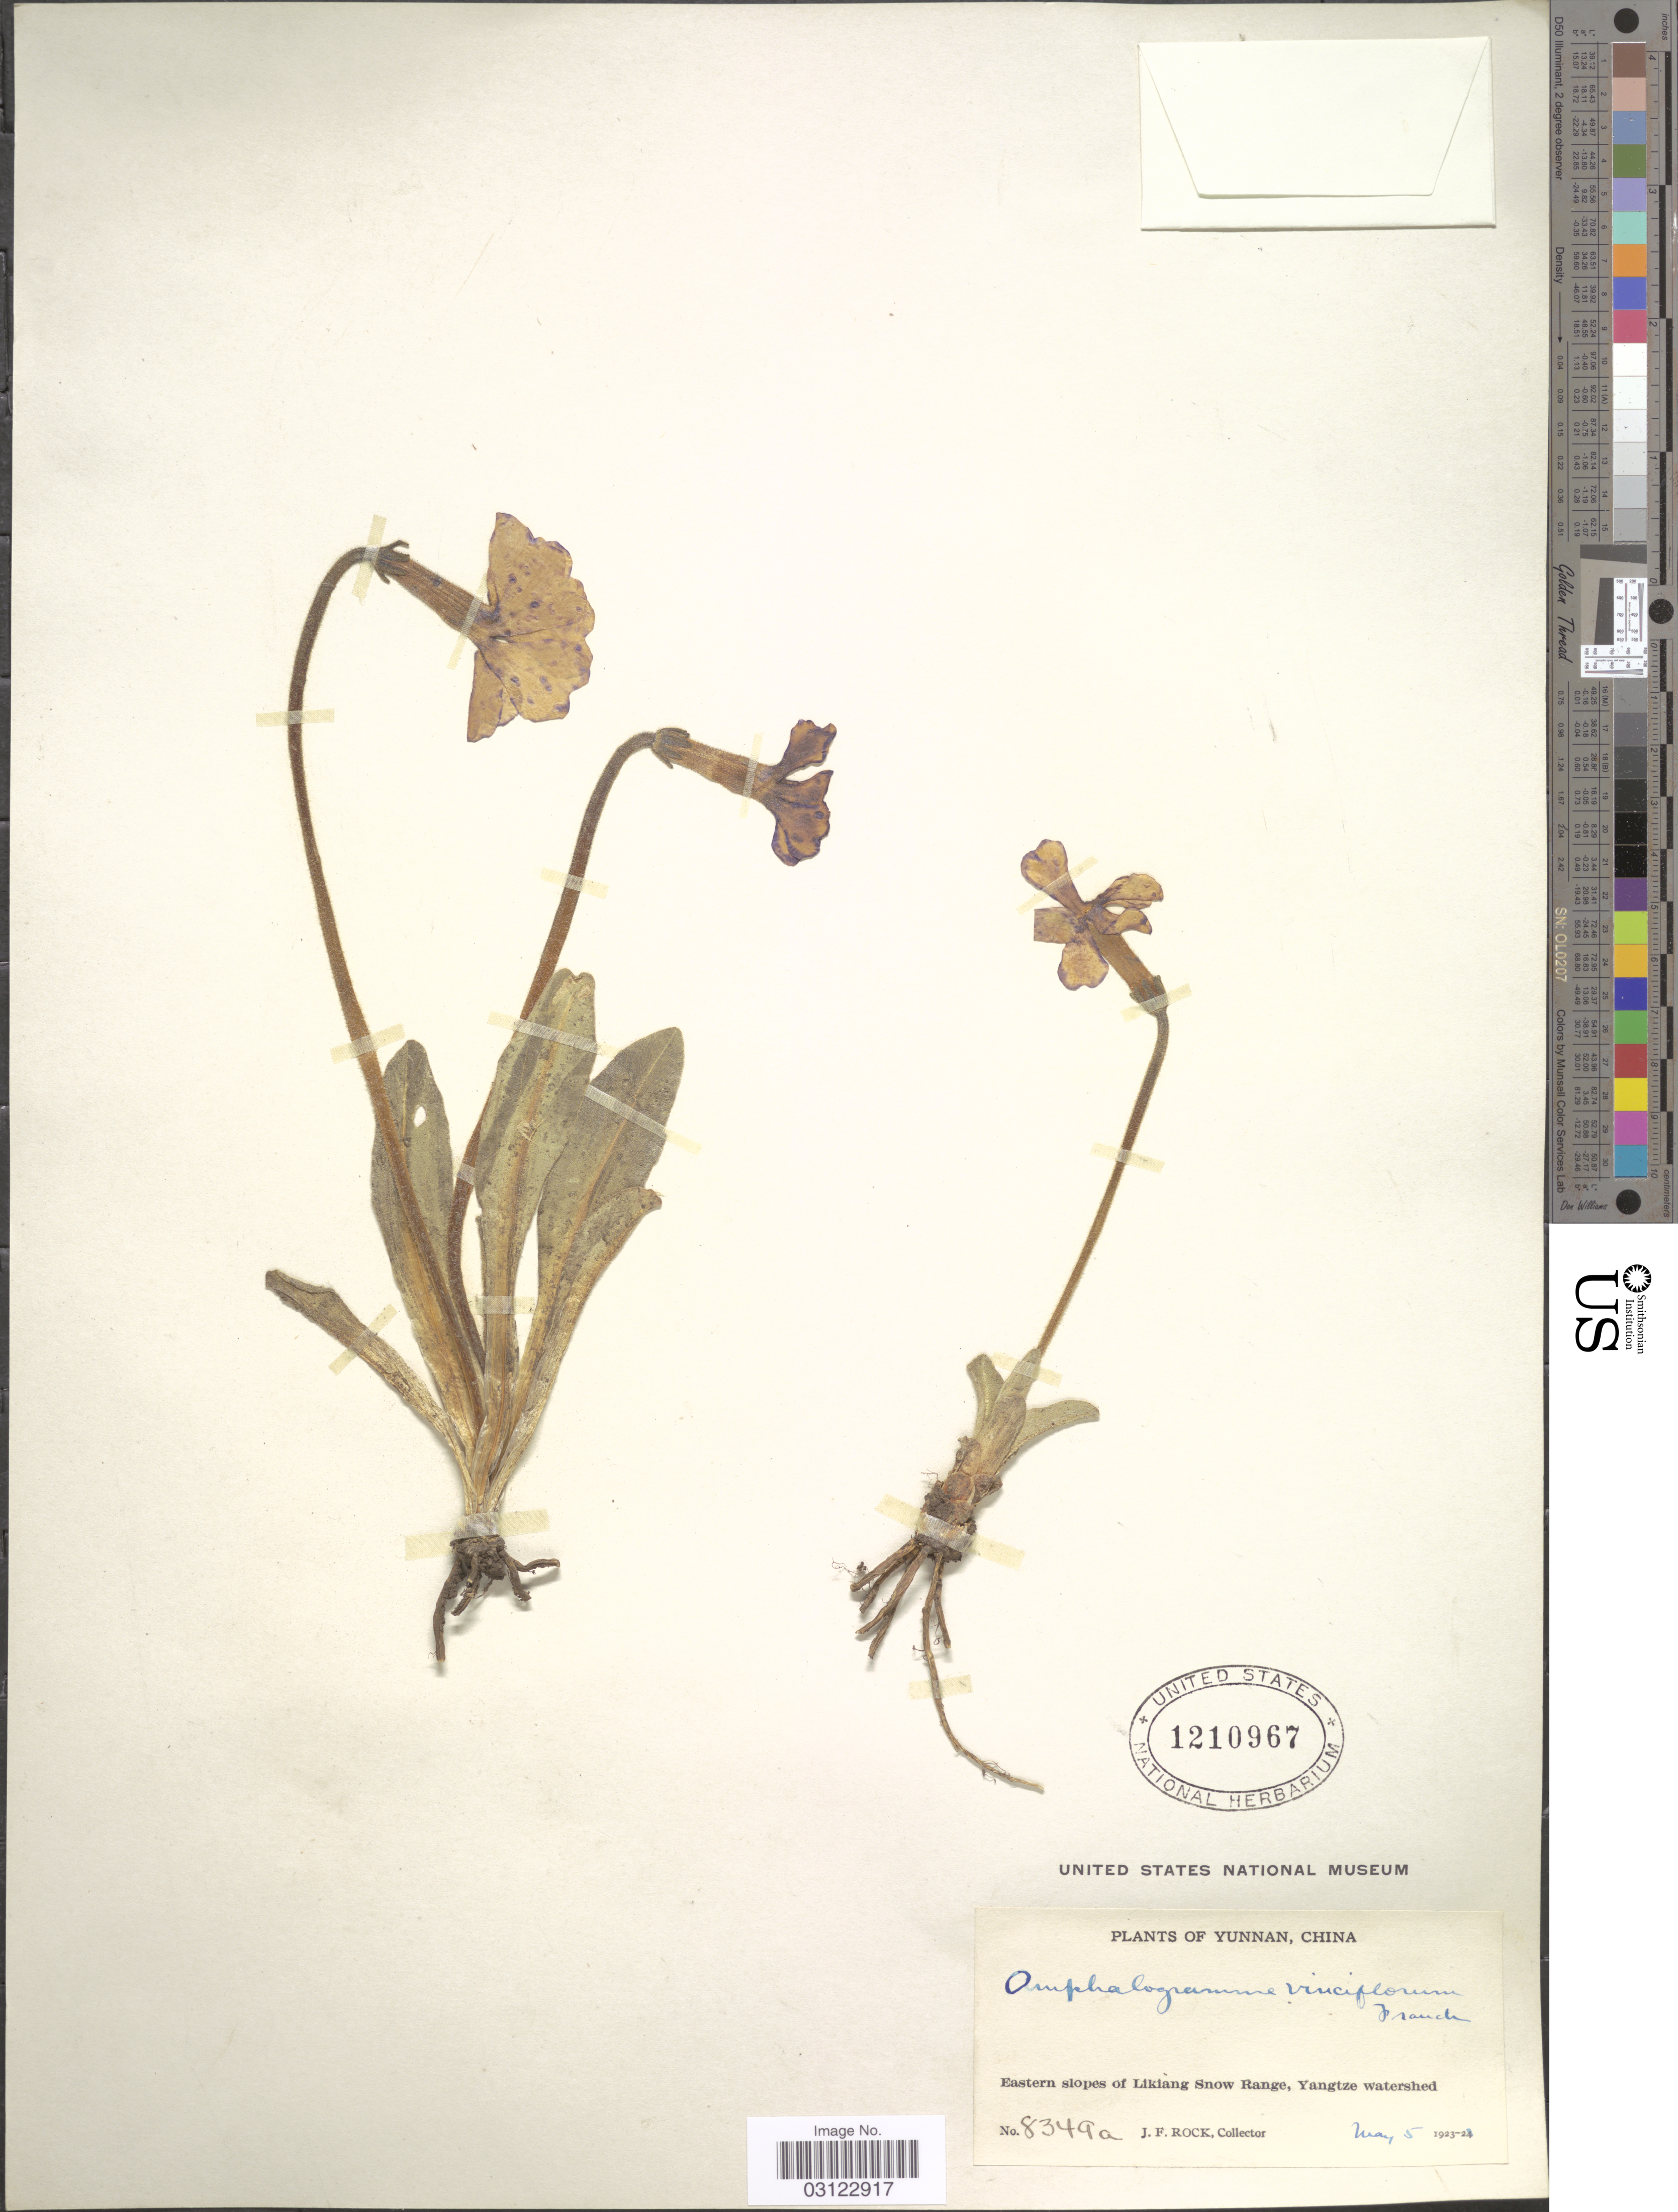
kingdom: Plantae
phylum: Tracheophyta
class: Magnoliopsida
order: Ericales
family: Primulaceae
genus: Omphalogramma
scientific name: Omphalogramma vinciflorum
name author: (Franch.) Franch.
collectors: J. Rock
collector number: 8349 a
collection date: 1923-05-05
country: China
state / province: Yunnan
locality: Eastern slopes of Likiang Snow Range, Yangtze watershed.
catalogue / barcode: US 1210967